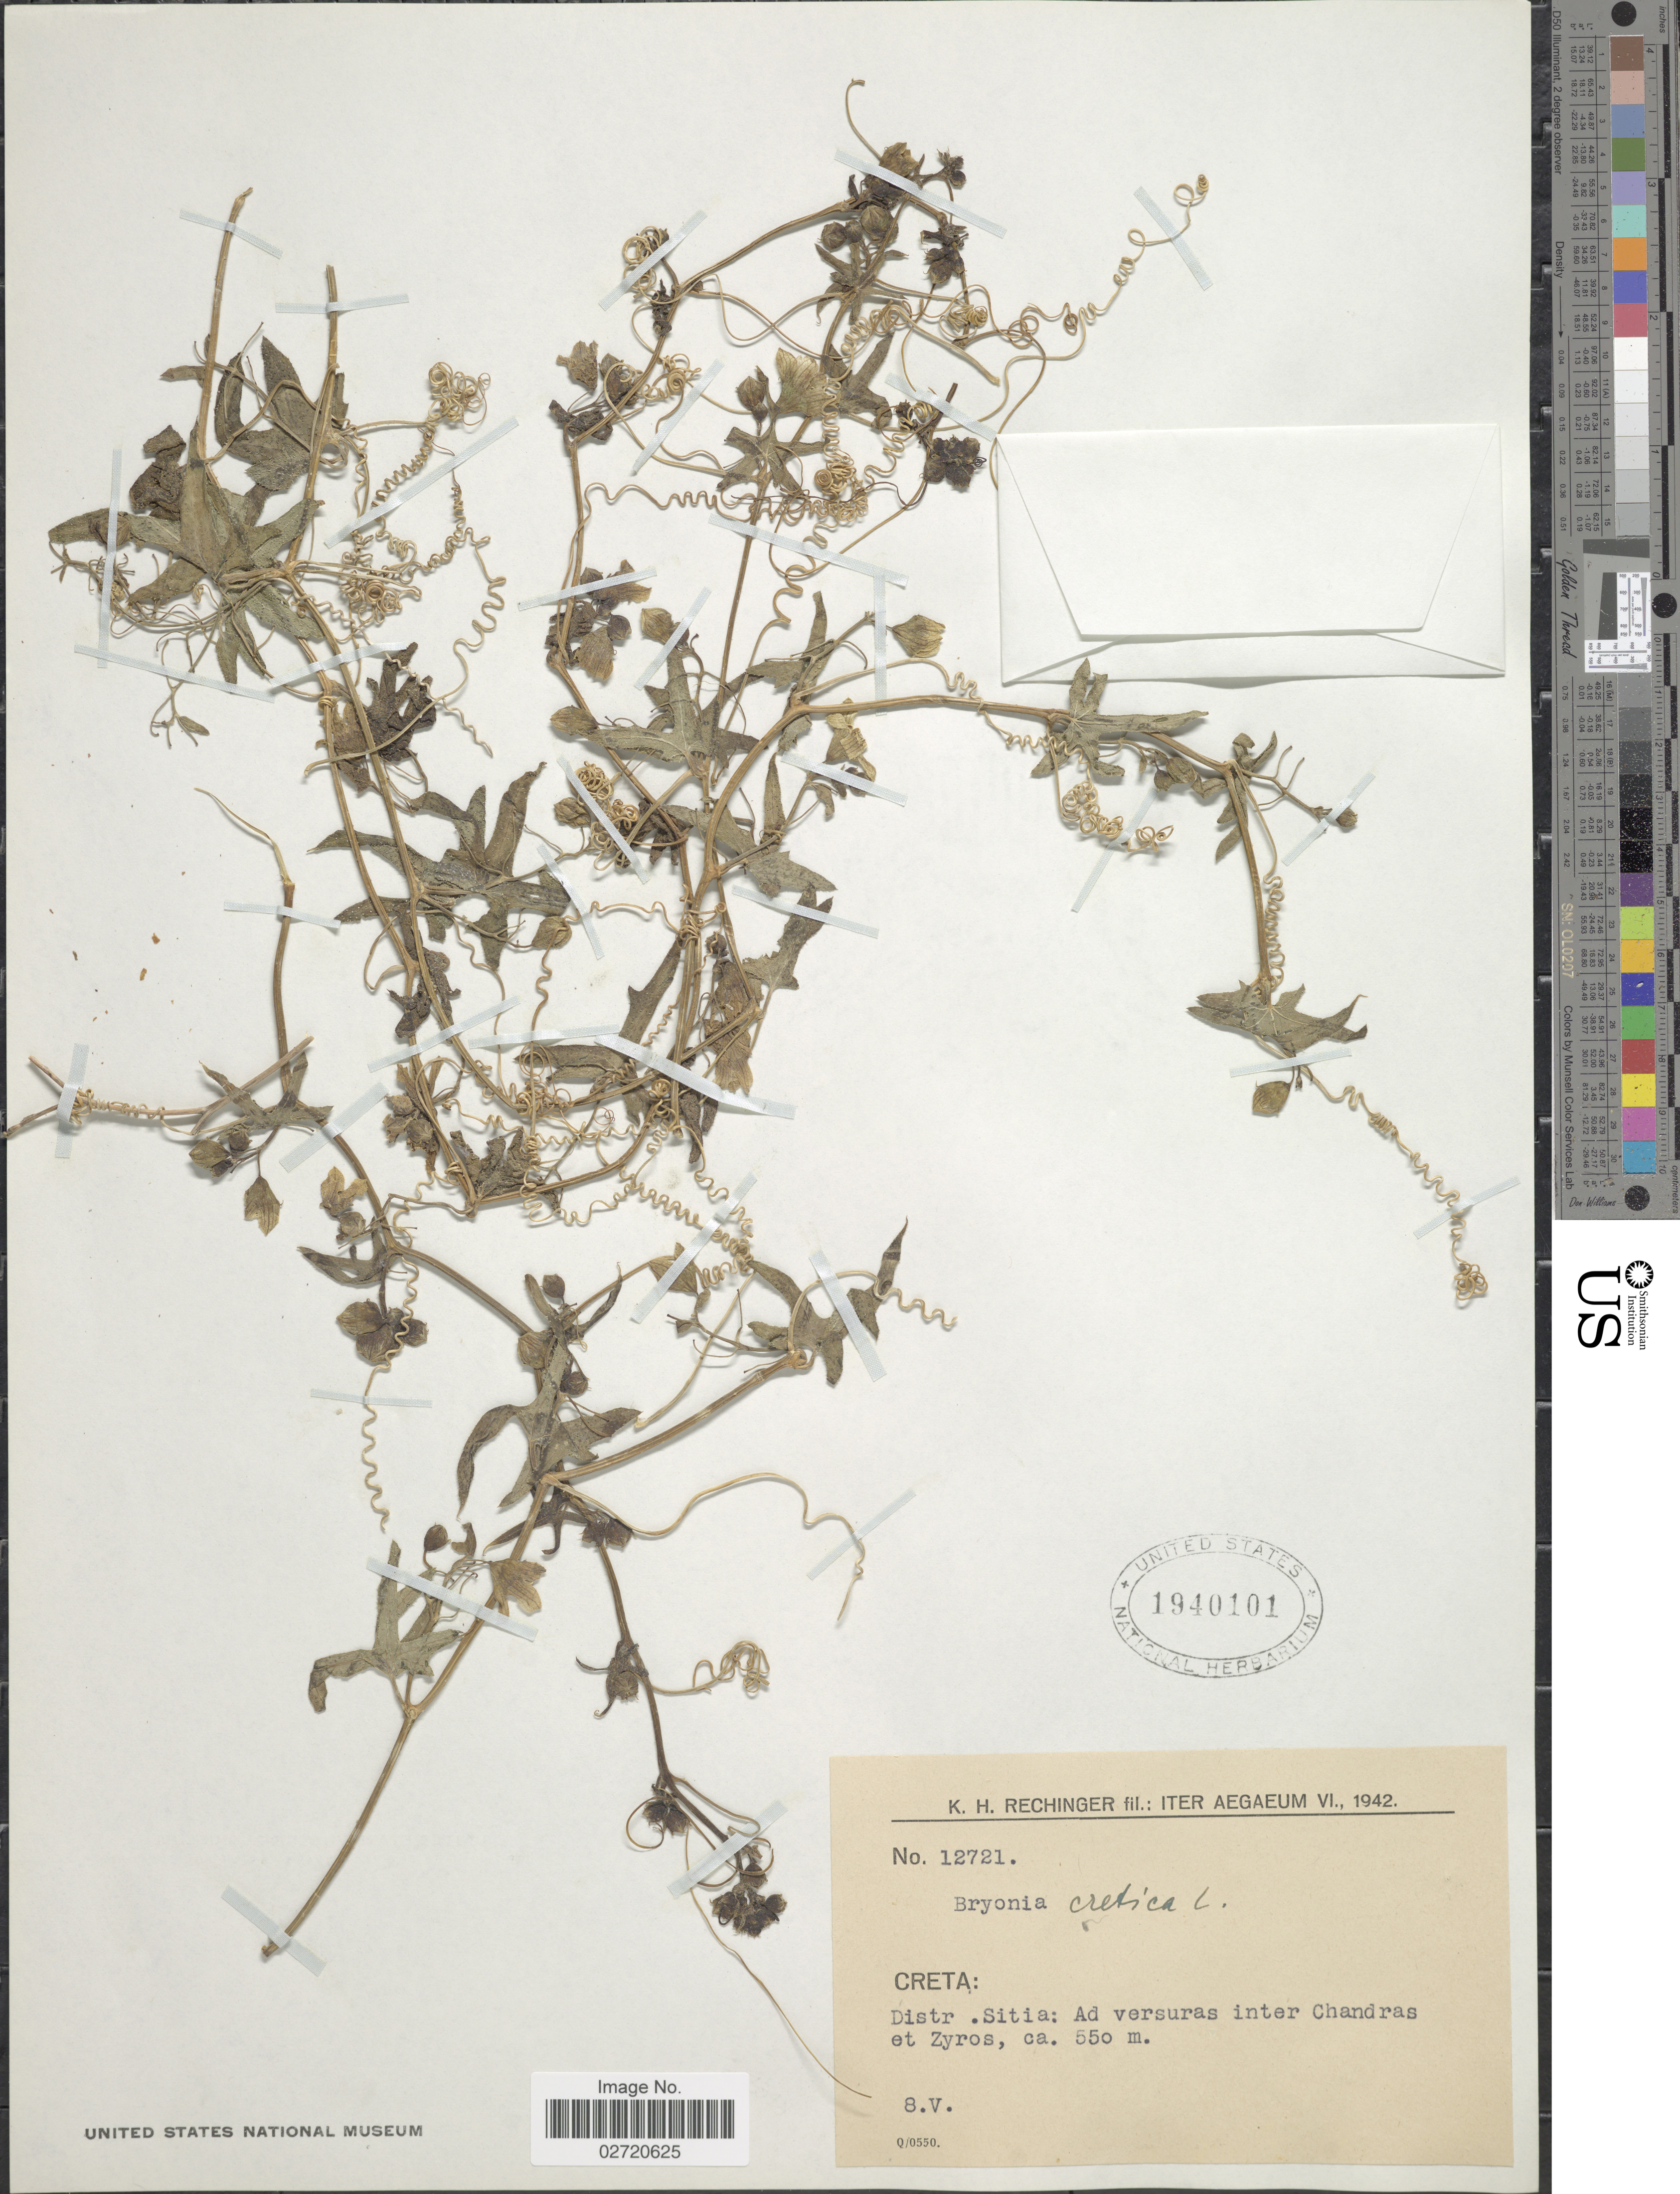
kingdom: Plantae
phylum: Tracheophyta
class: Magnoliopsida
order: Cucurbitales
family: Cucurbitaceae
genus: Bryonia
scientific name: Bryonia cretica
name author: L.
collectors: K. H. Rechinger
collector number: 12721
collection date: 1942-05-08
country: Greece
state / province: Crete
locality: Creta. Distr. Sitia: Ad versuras inter Chandras et Zyros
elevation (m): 550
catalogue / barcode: US 1940101